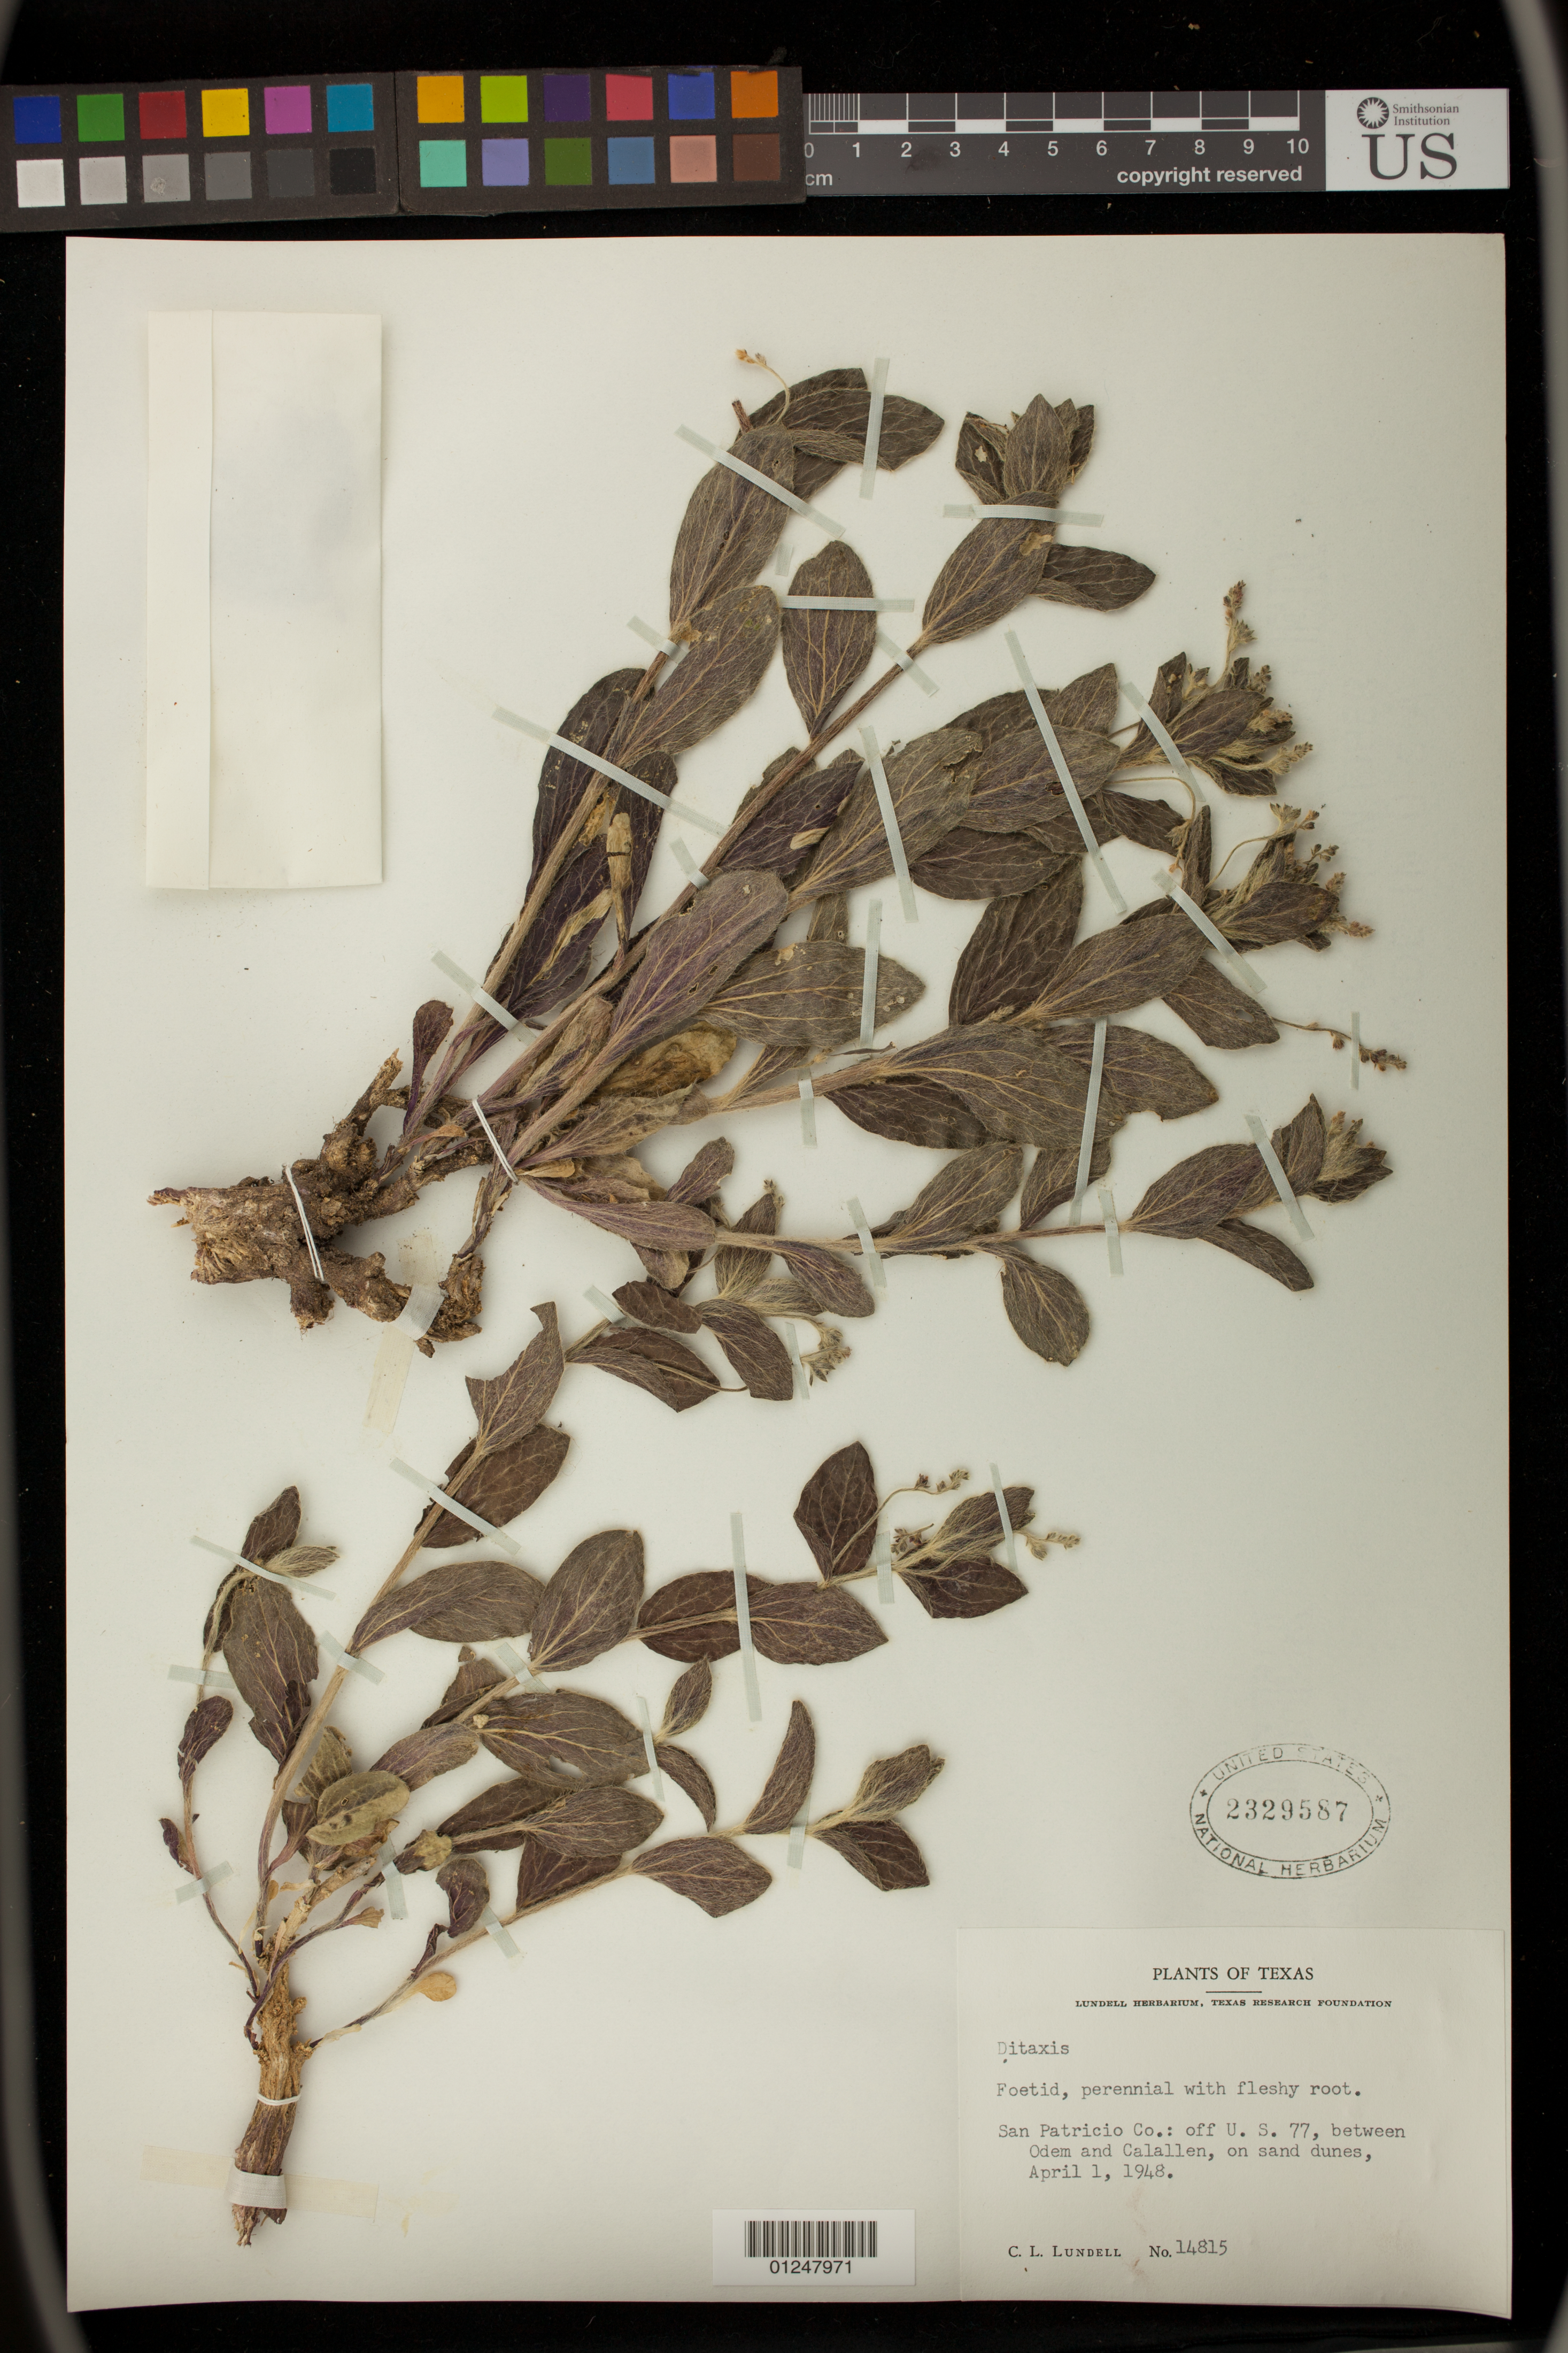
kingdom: Plantae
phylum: Tracheophyta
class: Magnoliopsida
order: Malpighiales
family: Euphorbiaceae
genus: Argythamnia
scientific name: Argythamnia mercurialina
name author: (Nutt.) Müll. Arg.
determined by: Külkamp, Josimar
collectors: C. L. Lundell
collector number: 14815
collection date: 1948-04-01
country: United States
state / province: Texas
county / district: San Patricio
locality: off U.S. 77, between Odem and Calallen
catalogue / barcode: US 2329587